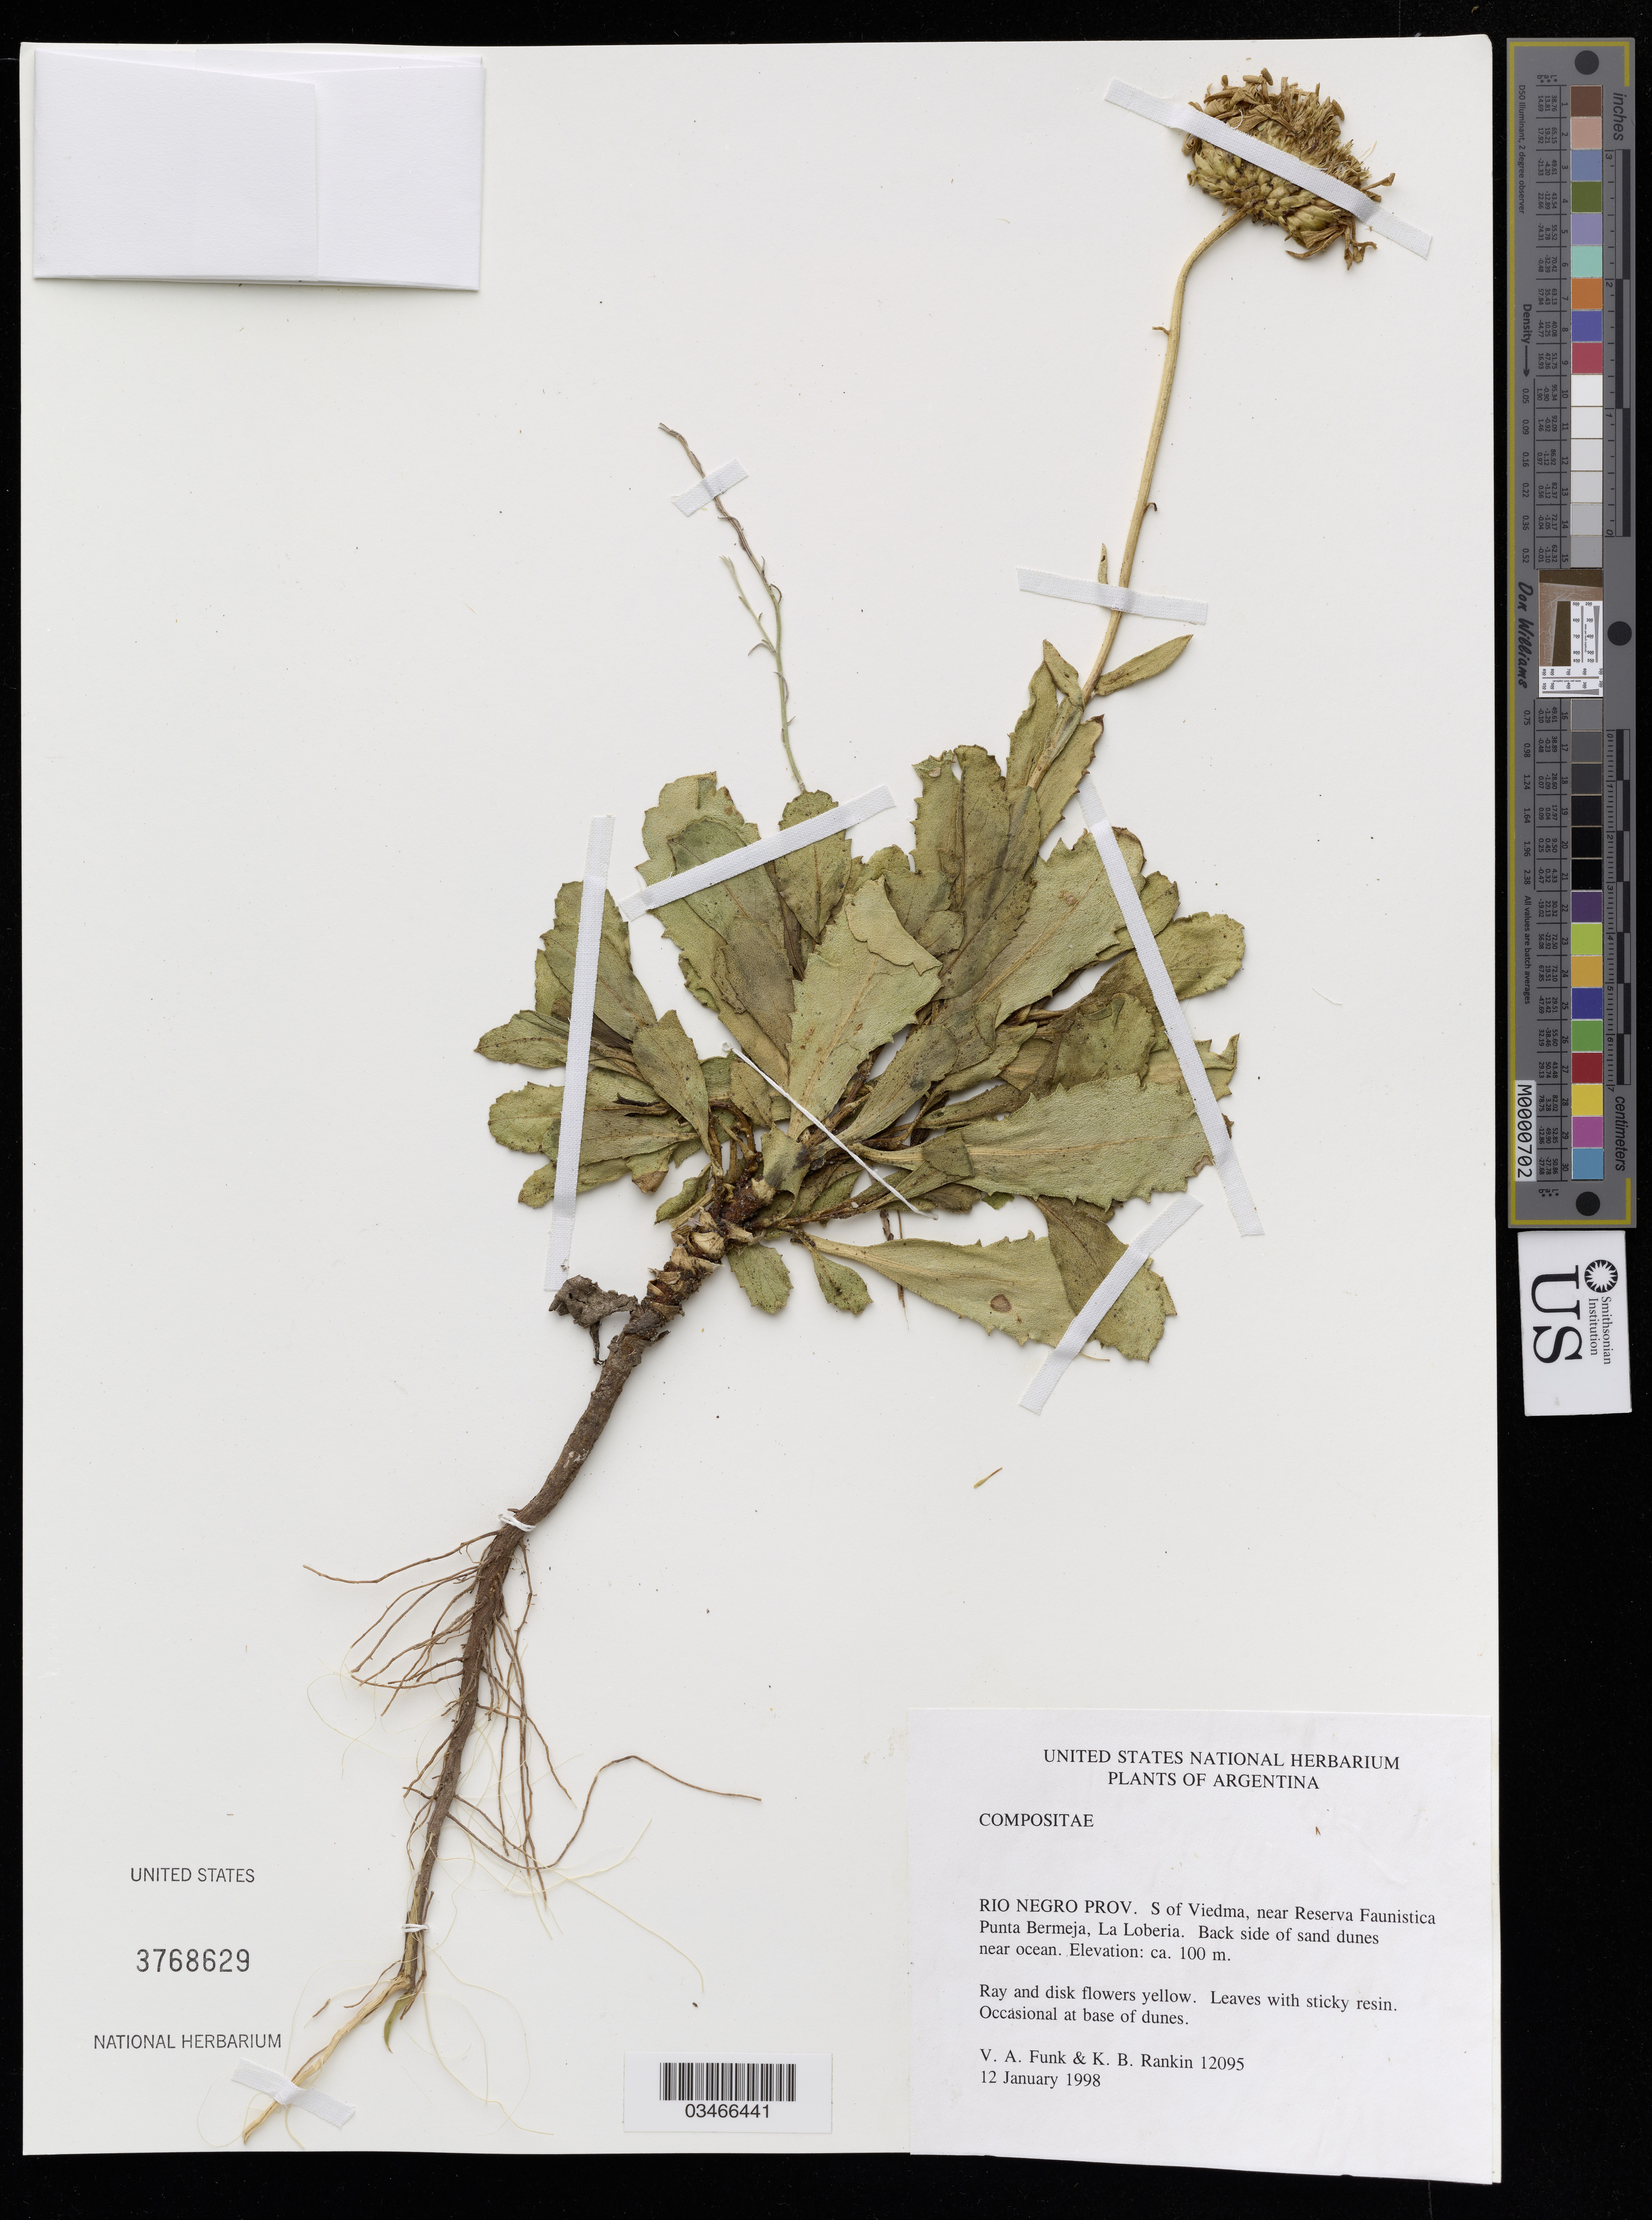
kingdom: Plantae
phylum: Tracheophyta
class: Magnoliopsida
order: Asterales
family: Asteraceae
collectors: V. Funk & K. B. Rankin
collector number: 12095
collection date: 1998-01-12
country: Argentina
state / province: Rio Negro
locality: Prov. S of Viedma, near Reserva Faunistica Punta Bermeja, La Loberia.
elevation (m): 100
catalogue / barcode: US 3768629